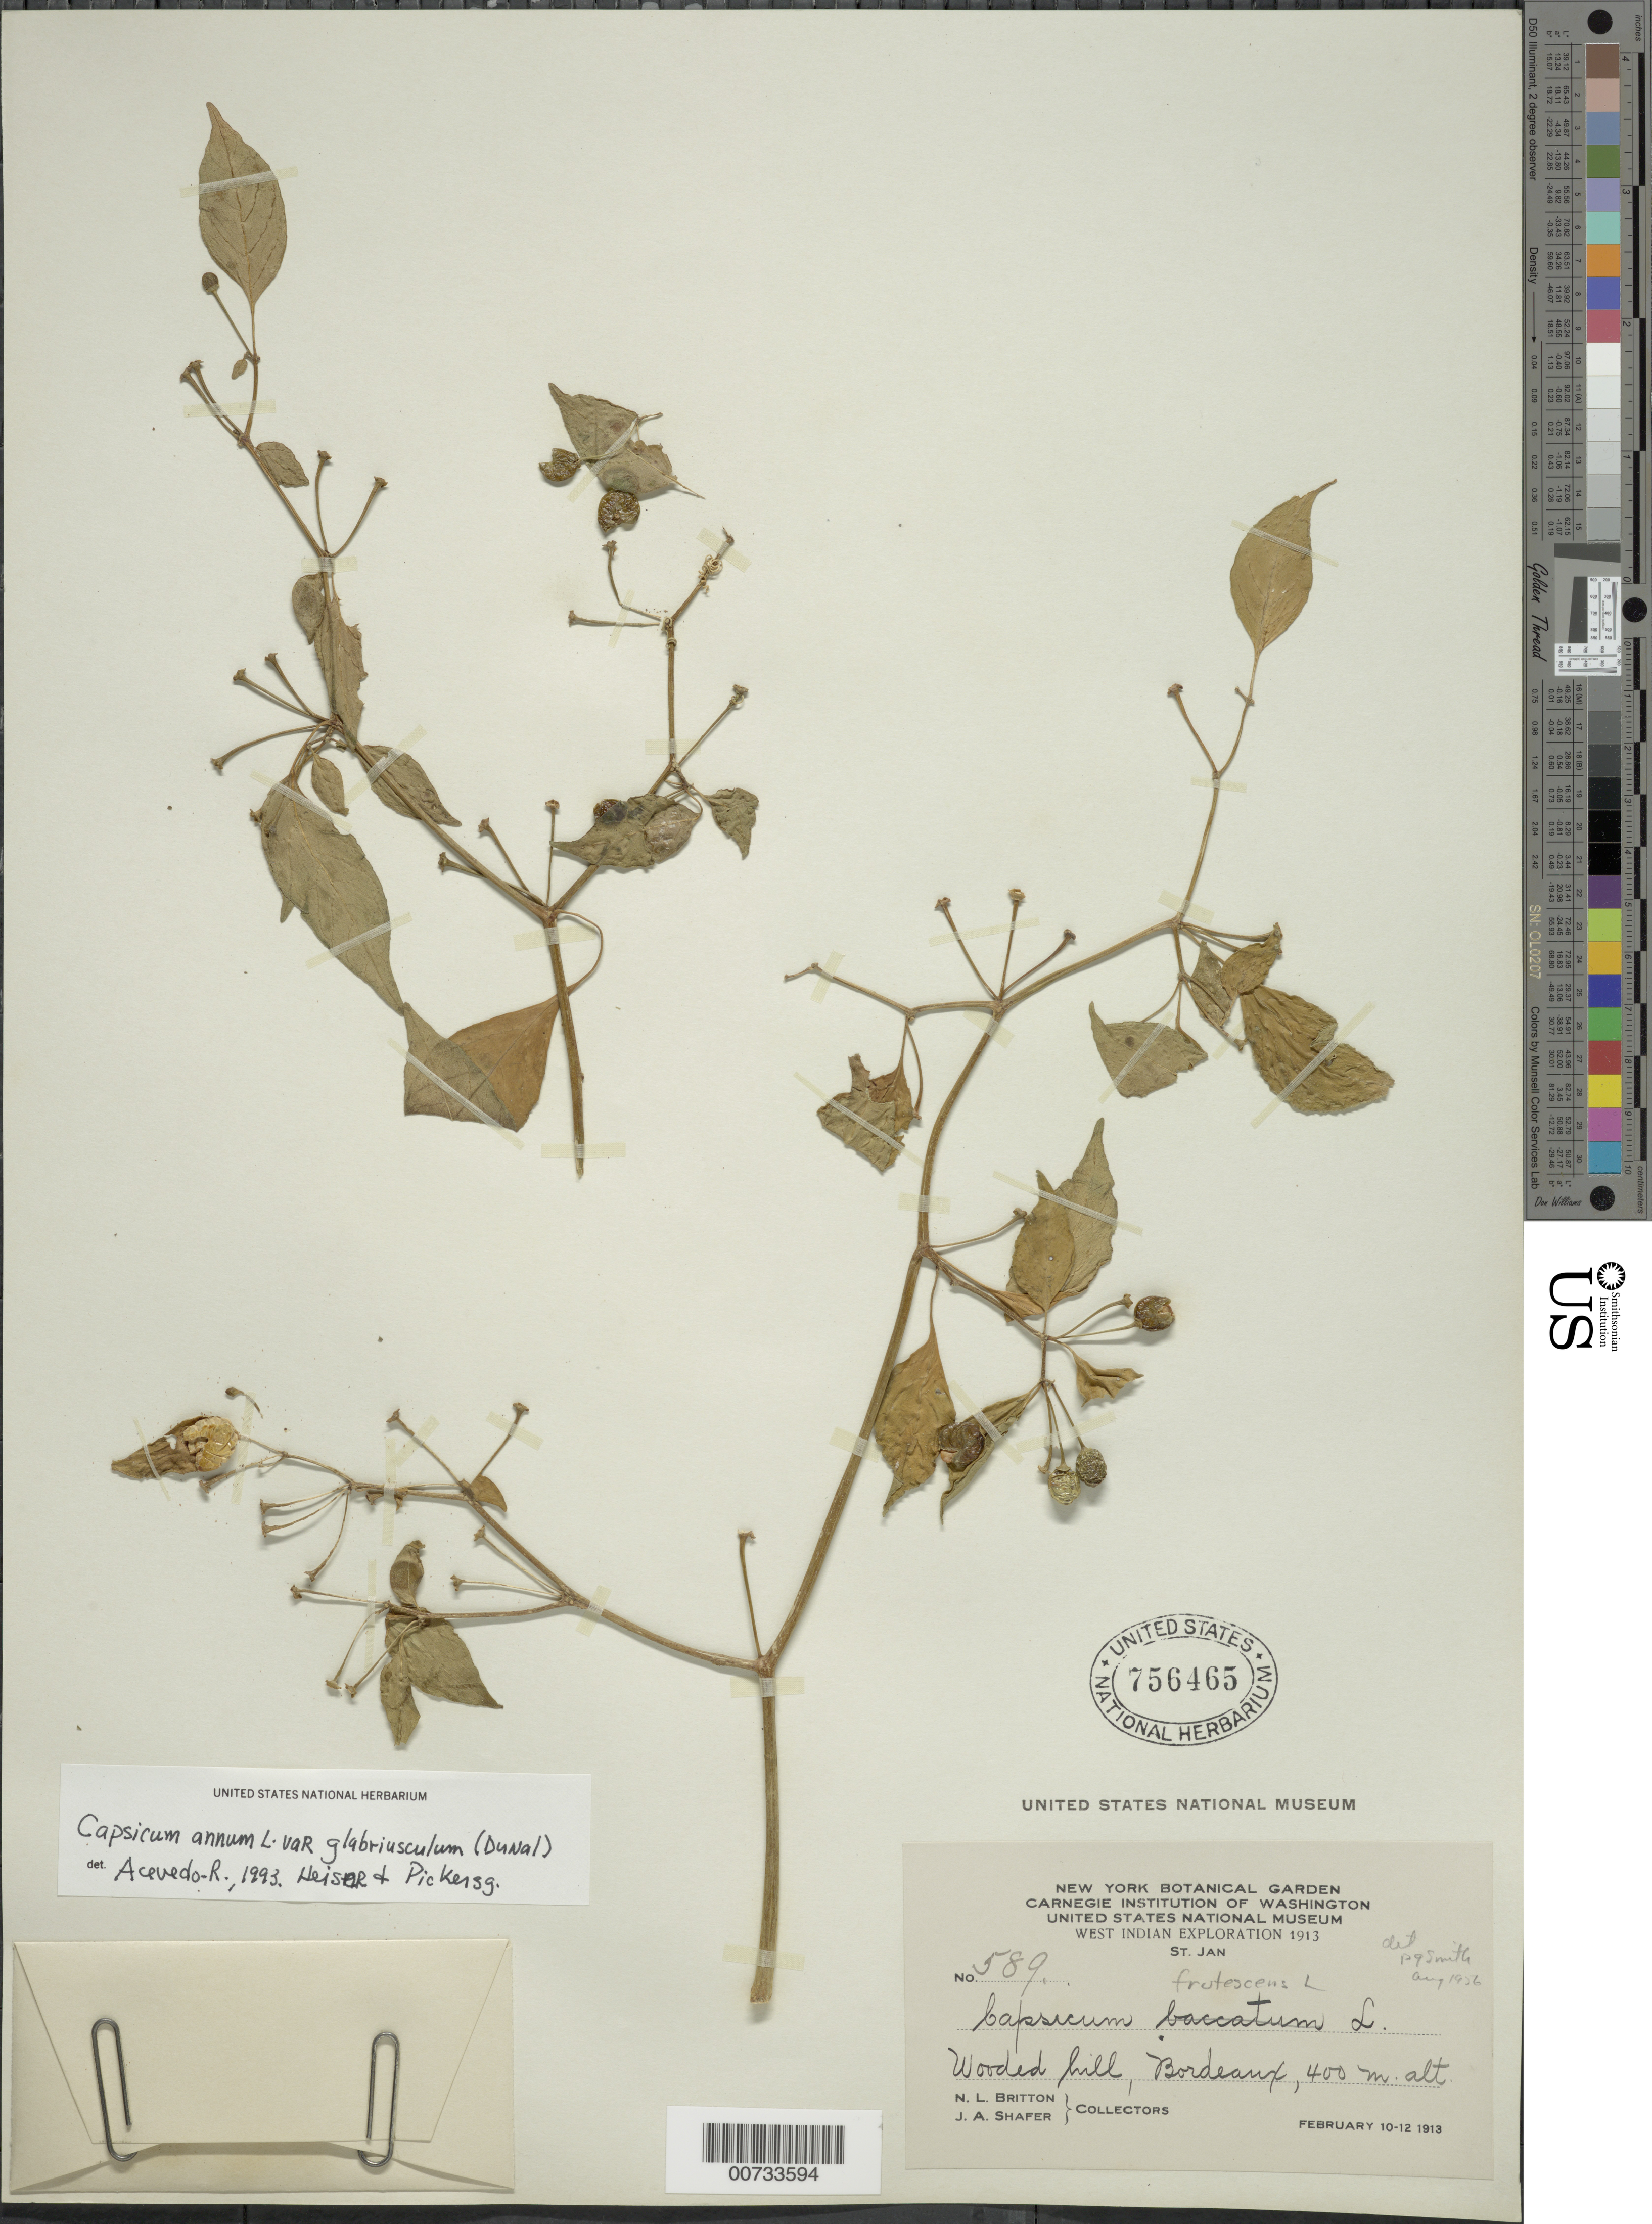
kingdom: Plantae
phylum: Tracheophyta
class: Magnoliopsida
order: Solanales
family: Solanaceae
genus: Capsicum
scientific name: Capsicum annuum var. glabriusculum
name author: (Dunal) Heiser & Pickersgill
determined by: Acevedo-Rodríguez, P., (BOT), Smithsonian Institution - National Museum of Natural History (UNITED STATES)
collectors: N. Britton & J. A. Shafer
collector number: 589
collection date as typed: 10 Feb 1913 to 12 Feb 1913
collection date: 1913-02-10/1913-02-12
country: U.S. Virgin Islands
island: St. John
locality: St. John; Bordeaux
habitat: Wooded hill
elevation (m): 400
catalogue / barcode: US 756465